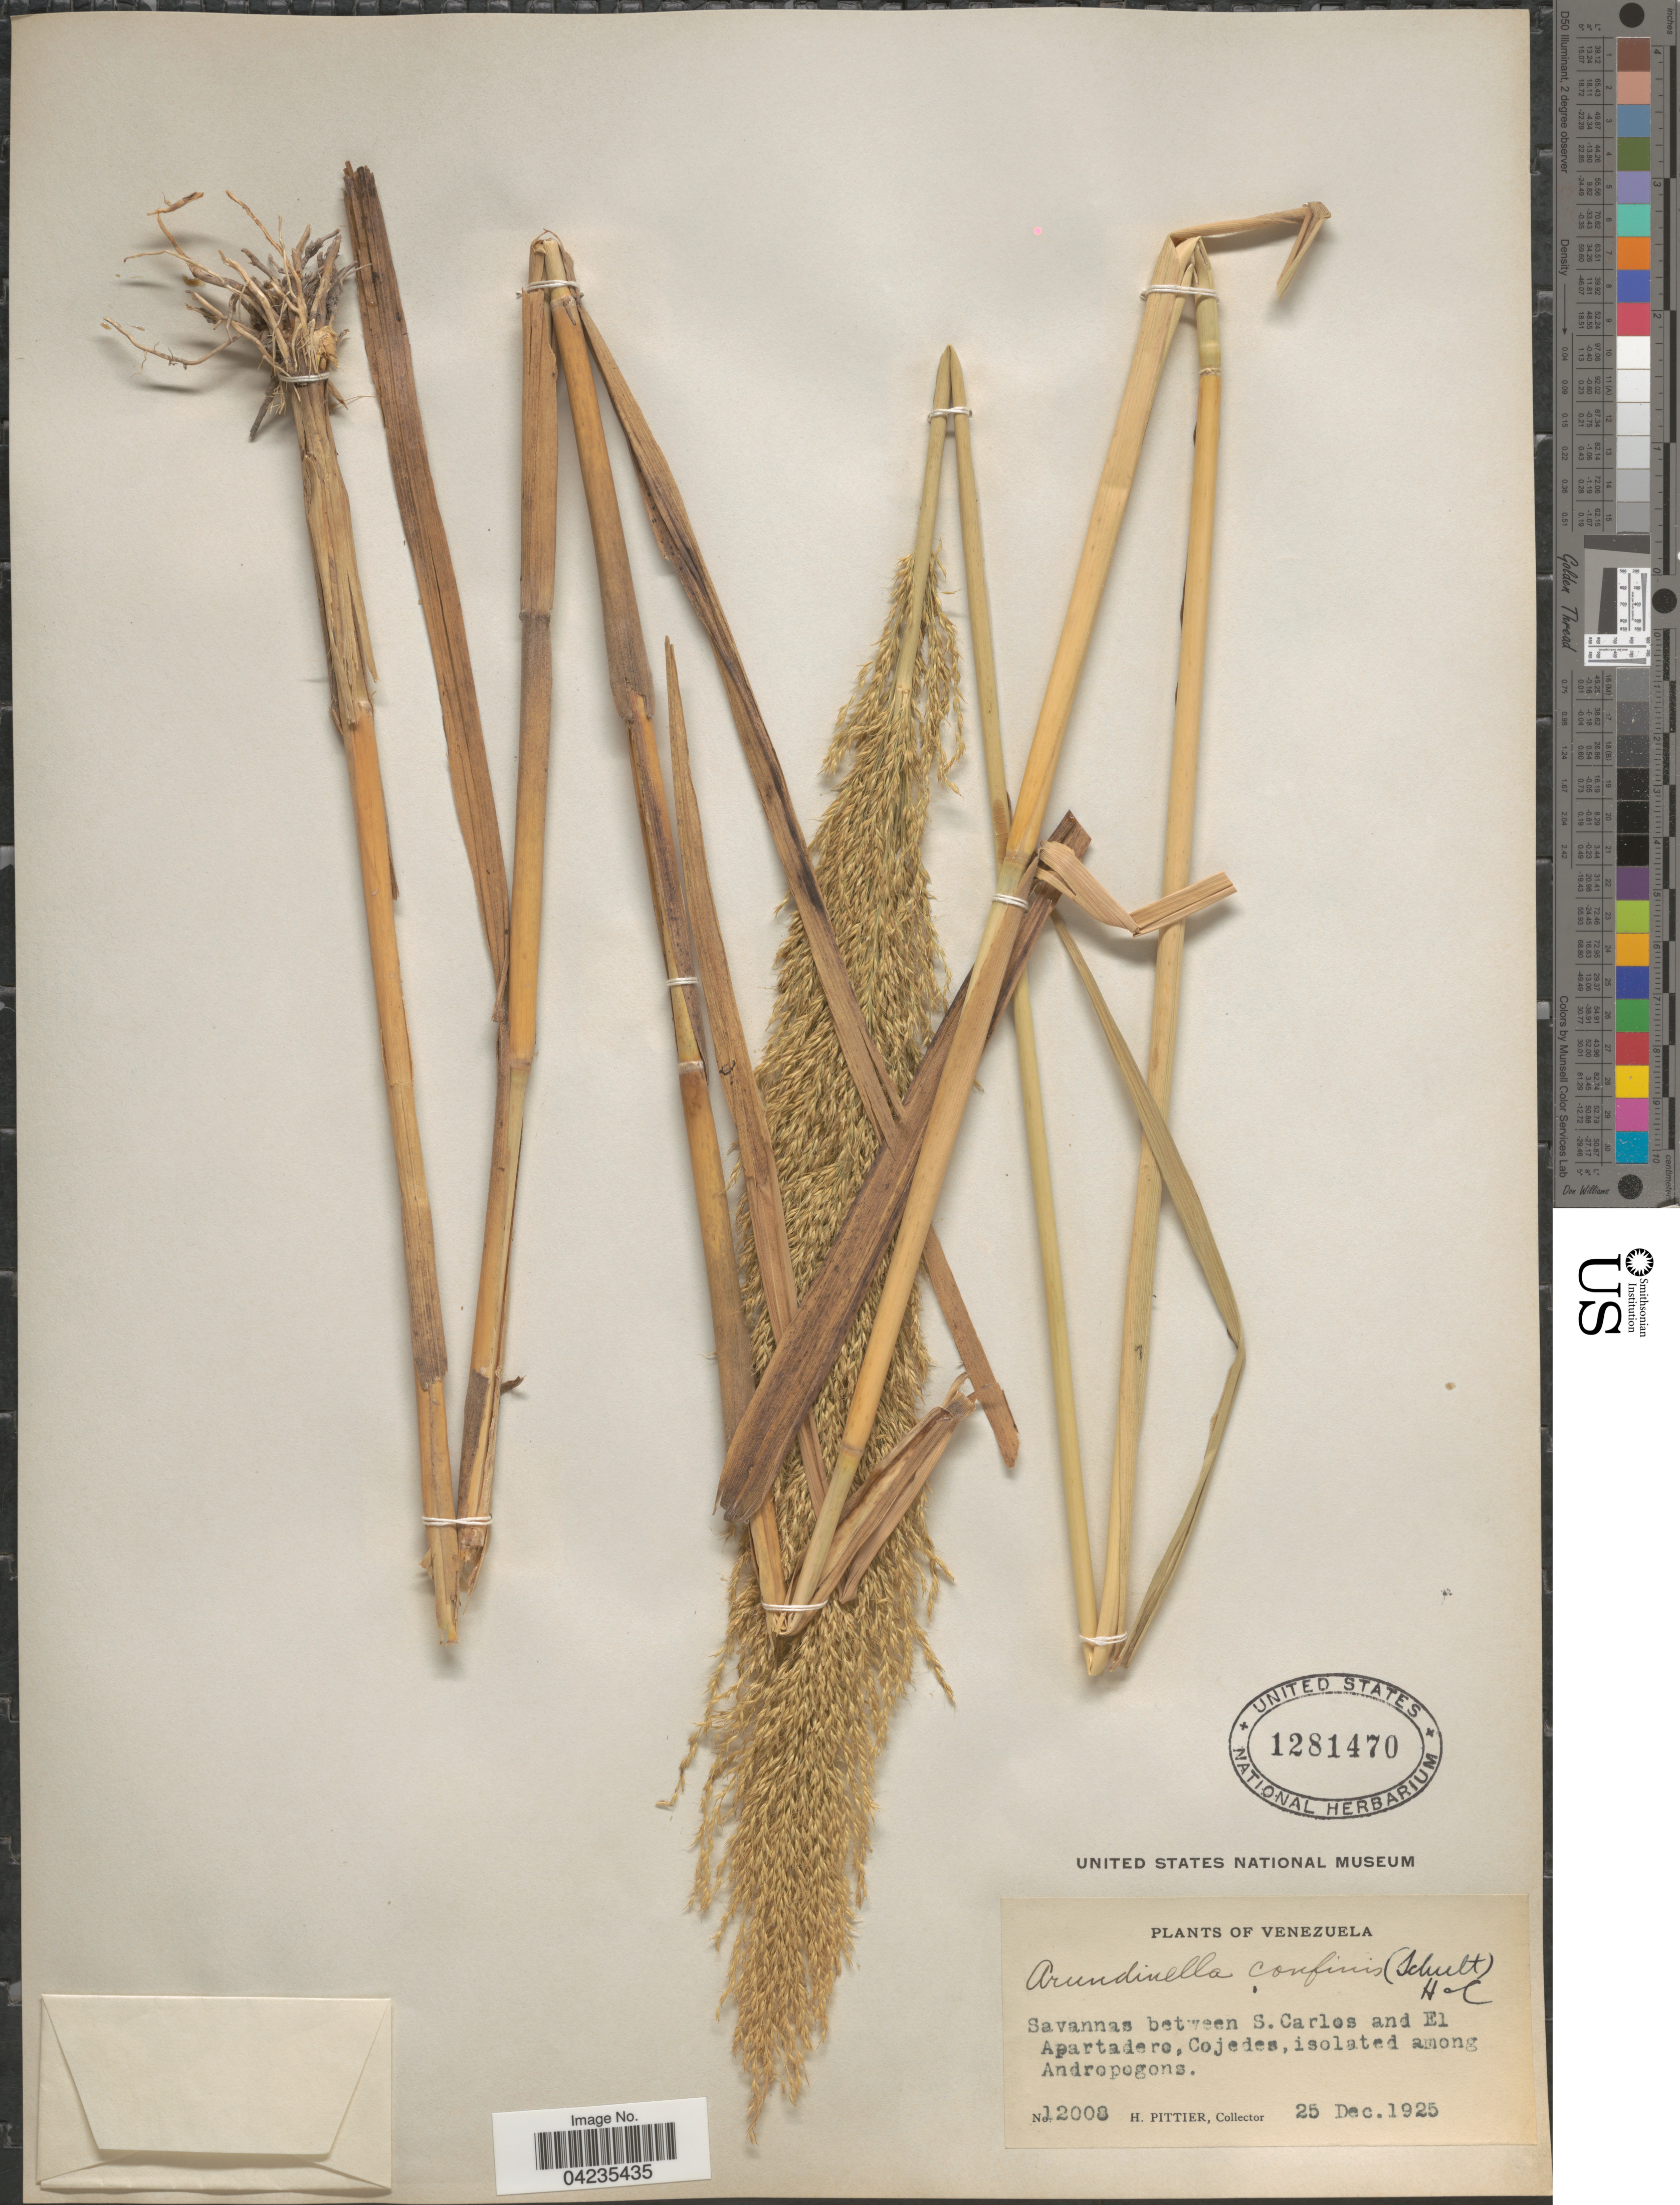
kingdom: Plantae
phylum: Tracheophyta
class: Liliopsida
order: Poales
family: Poaceae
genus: Arundinella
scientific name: Arundinella hispida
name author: (Humb. & Bonpl. ex Willd.) Kuntze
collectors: H. F. Pittier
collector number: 12008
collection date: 1925-12-25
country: Venezuela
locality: Savannas between S. Carlos and El Apartadero, Cojedes, isolated among Andropogons.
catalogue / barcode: US 1281470